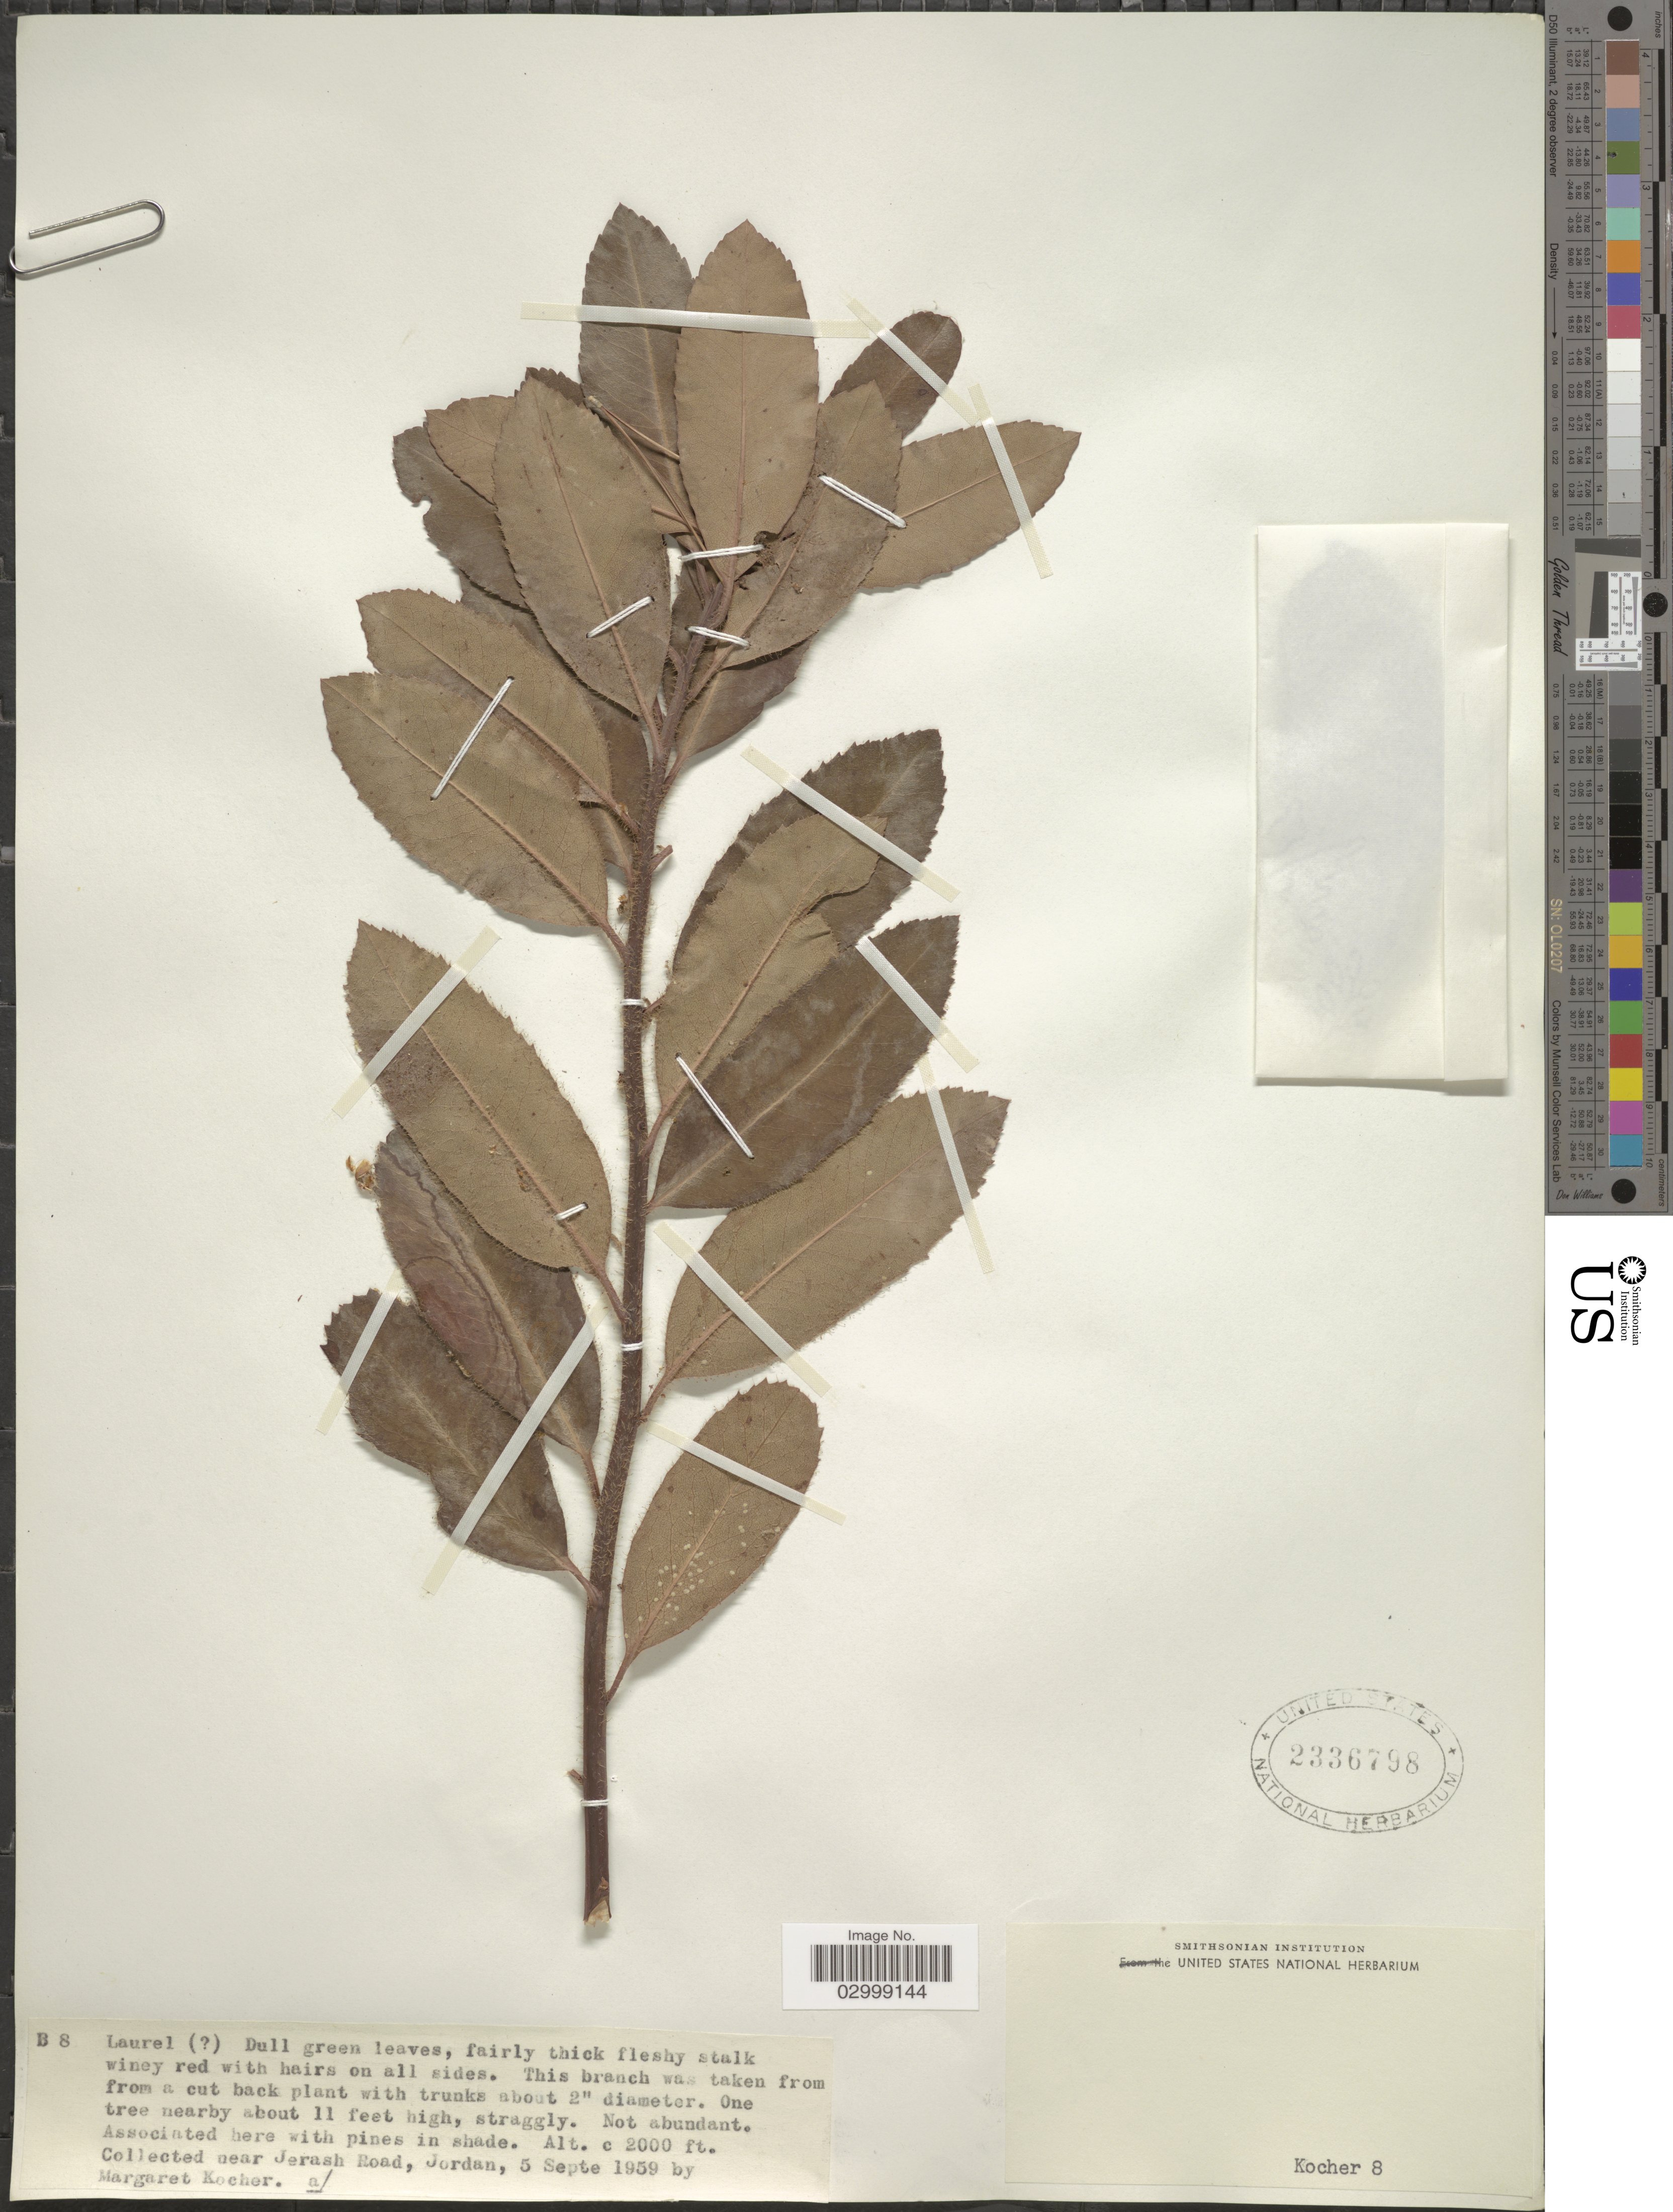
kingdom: Plantae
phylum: Tracheophyta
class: Magnoliopsida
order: Ericales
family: Ericaceae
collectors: M. Kocher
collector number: B 8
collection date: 1959-09-05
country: Jordan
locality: Jerash Road, Jordan.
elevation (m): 610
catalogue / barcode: US 2336798